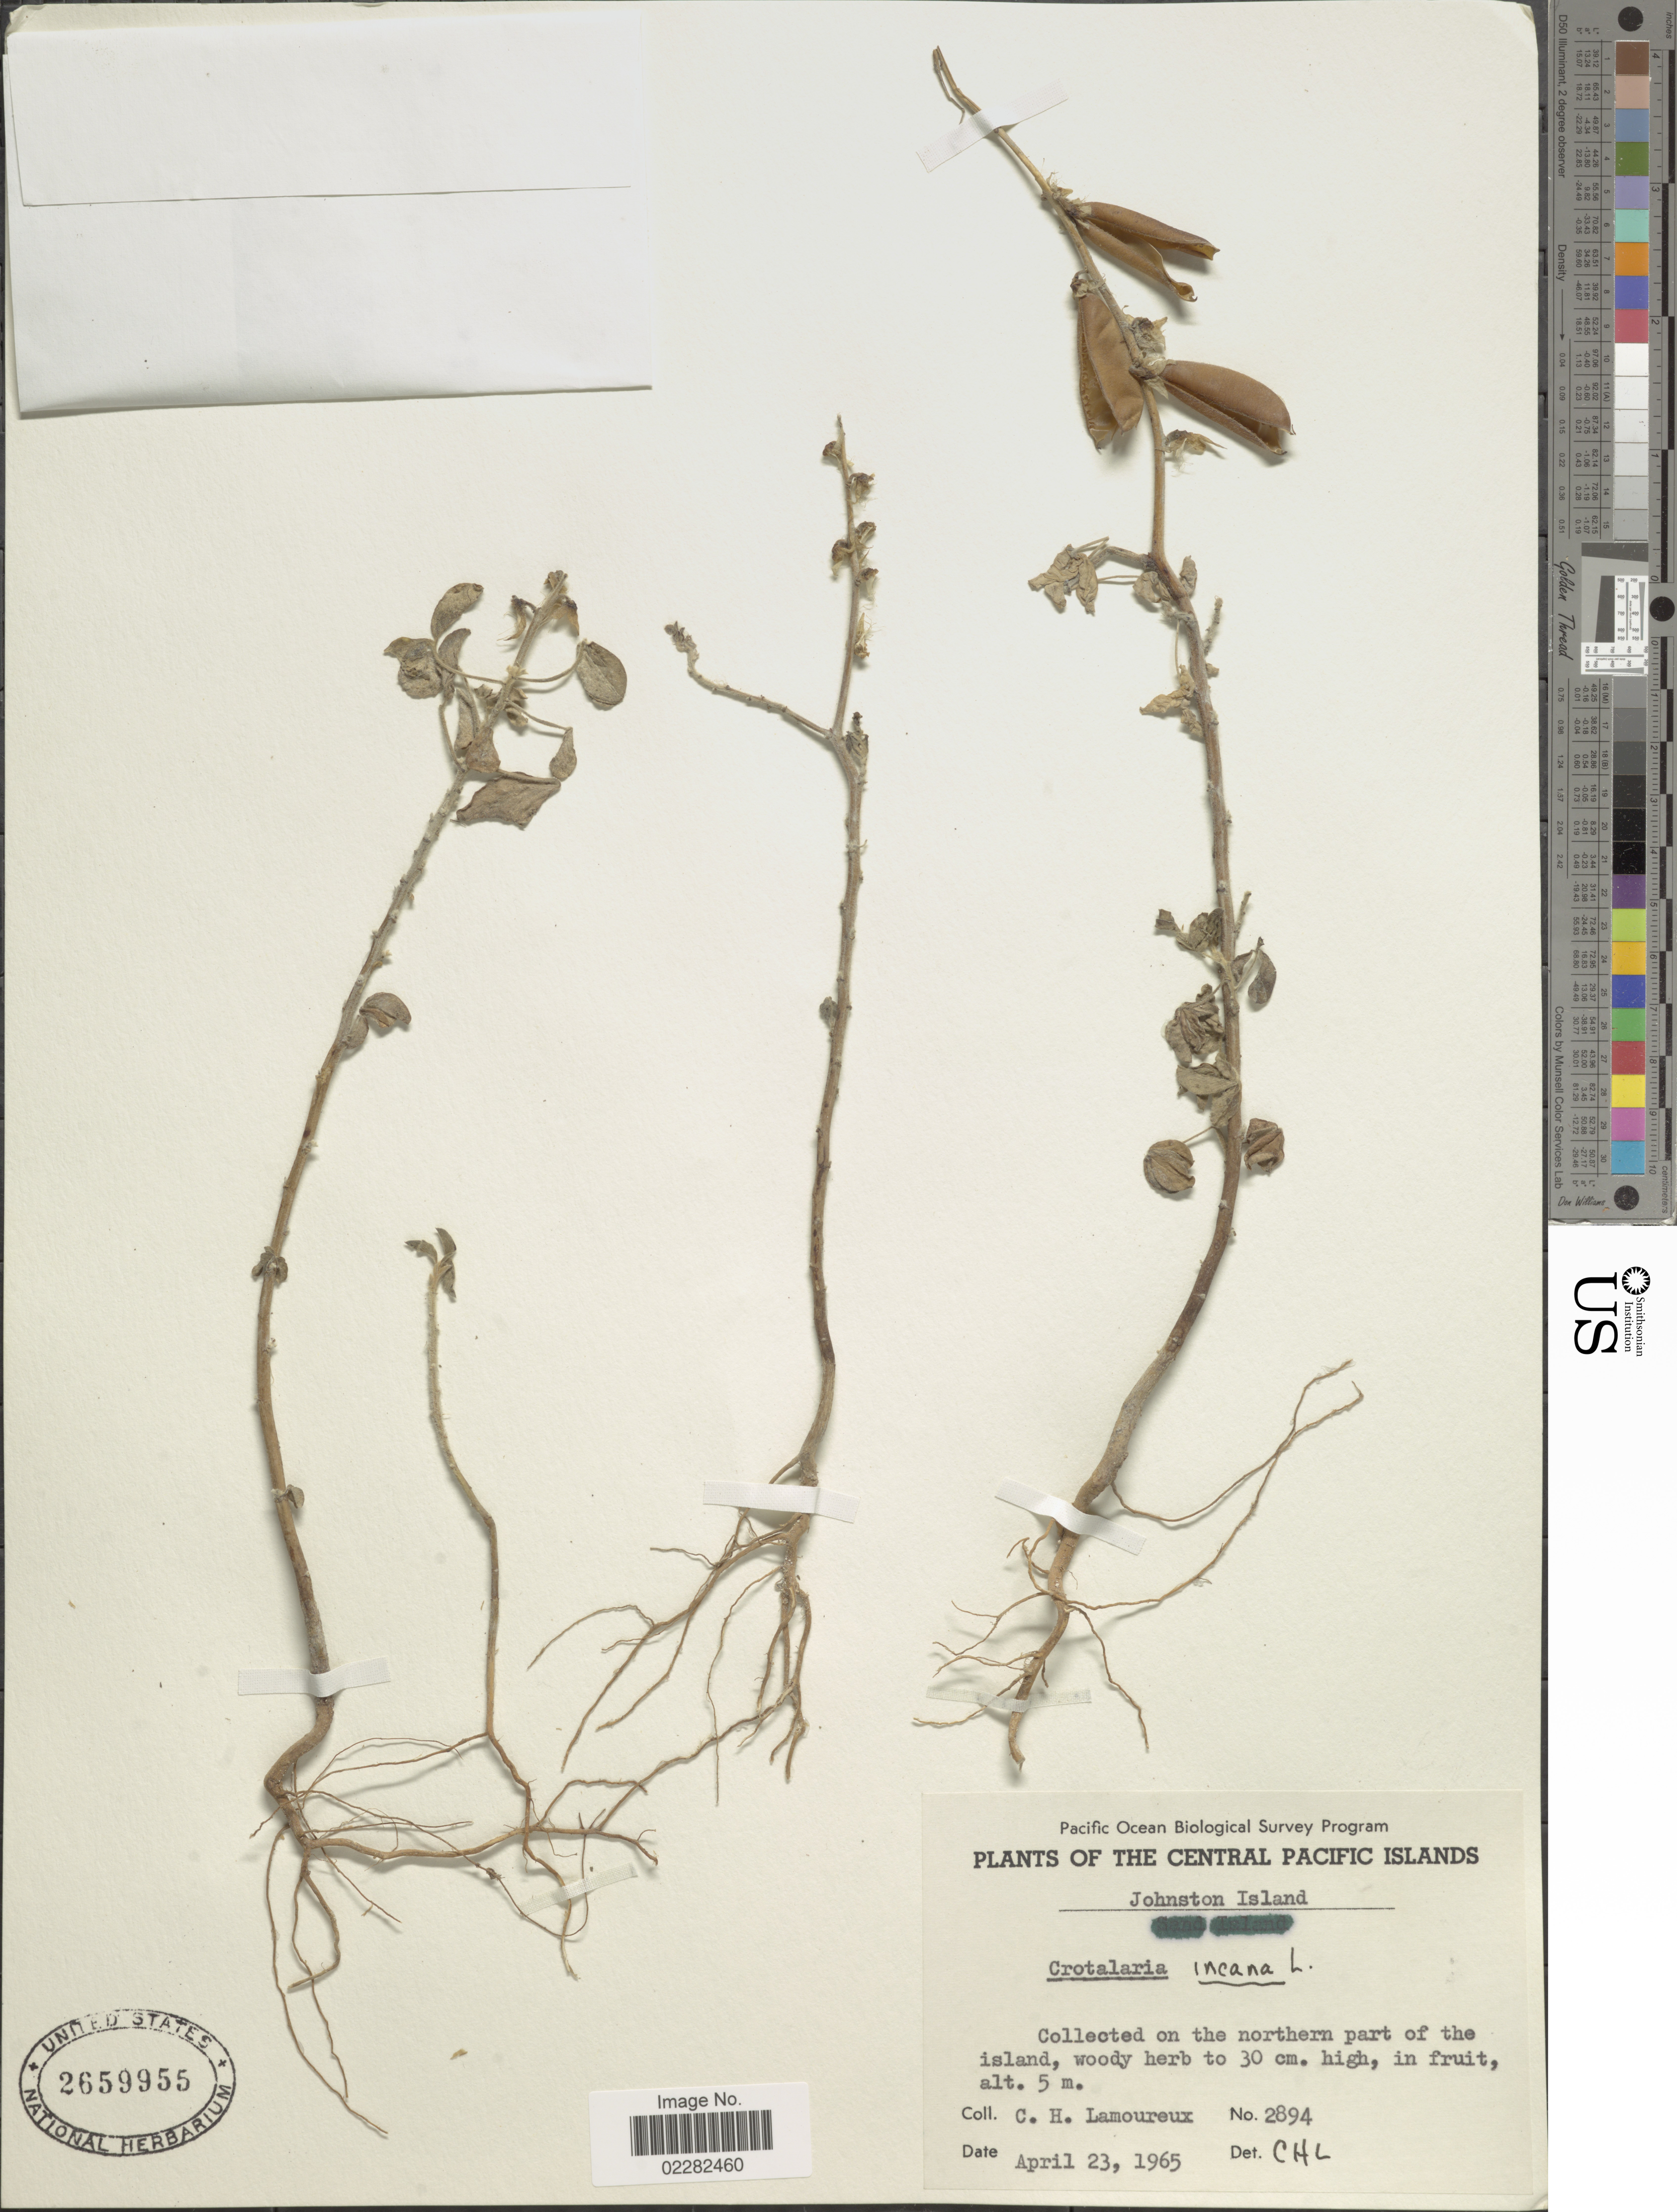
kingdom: Plantae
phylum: Tracheophyta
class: Magnoliopsida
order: Fabales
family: Fabaceae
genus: Crotalaria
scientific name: Crotalaria incana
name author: L.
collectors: C. H. Lamoureux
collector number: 2894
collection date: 1965-04-23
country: U.S. Administered Pacific Islands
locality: Central Pacific Islands, Johnston Island, Northern part of the island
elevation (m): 5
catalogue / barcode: US 2659955